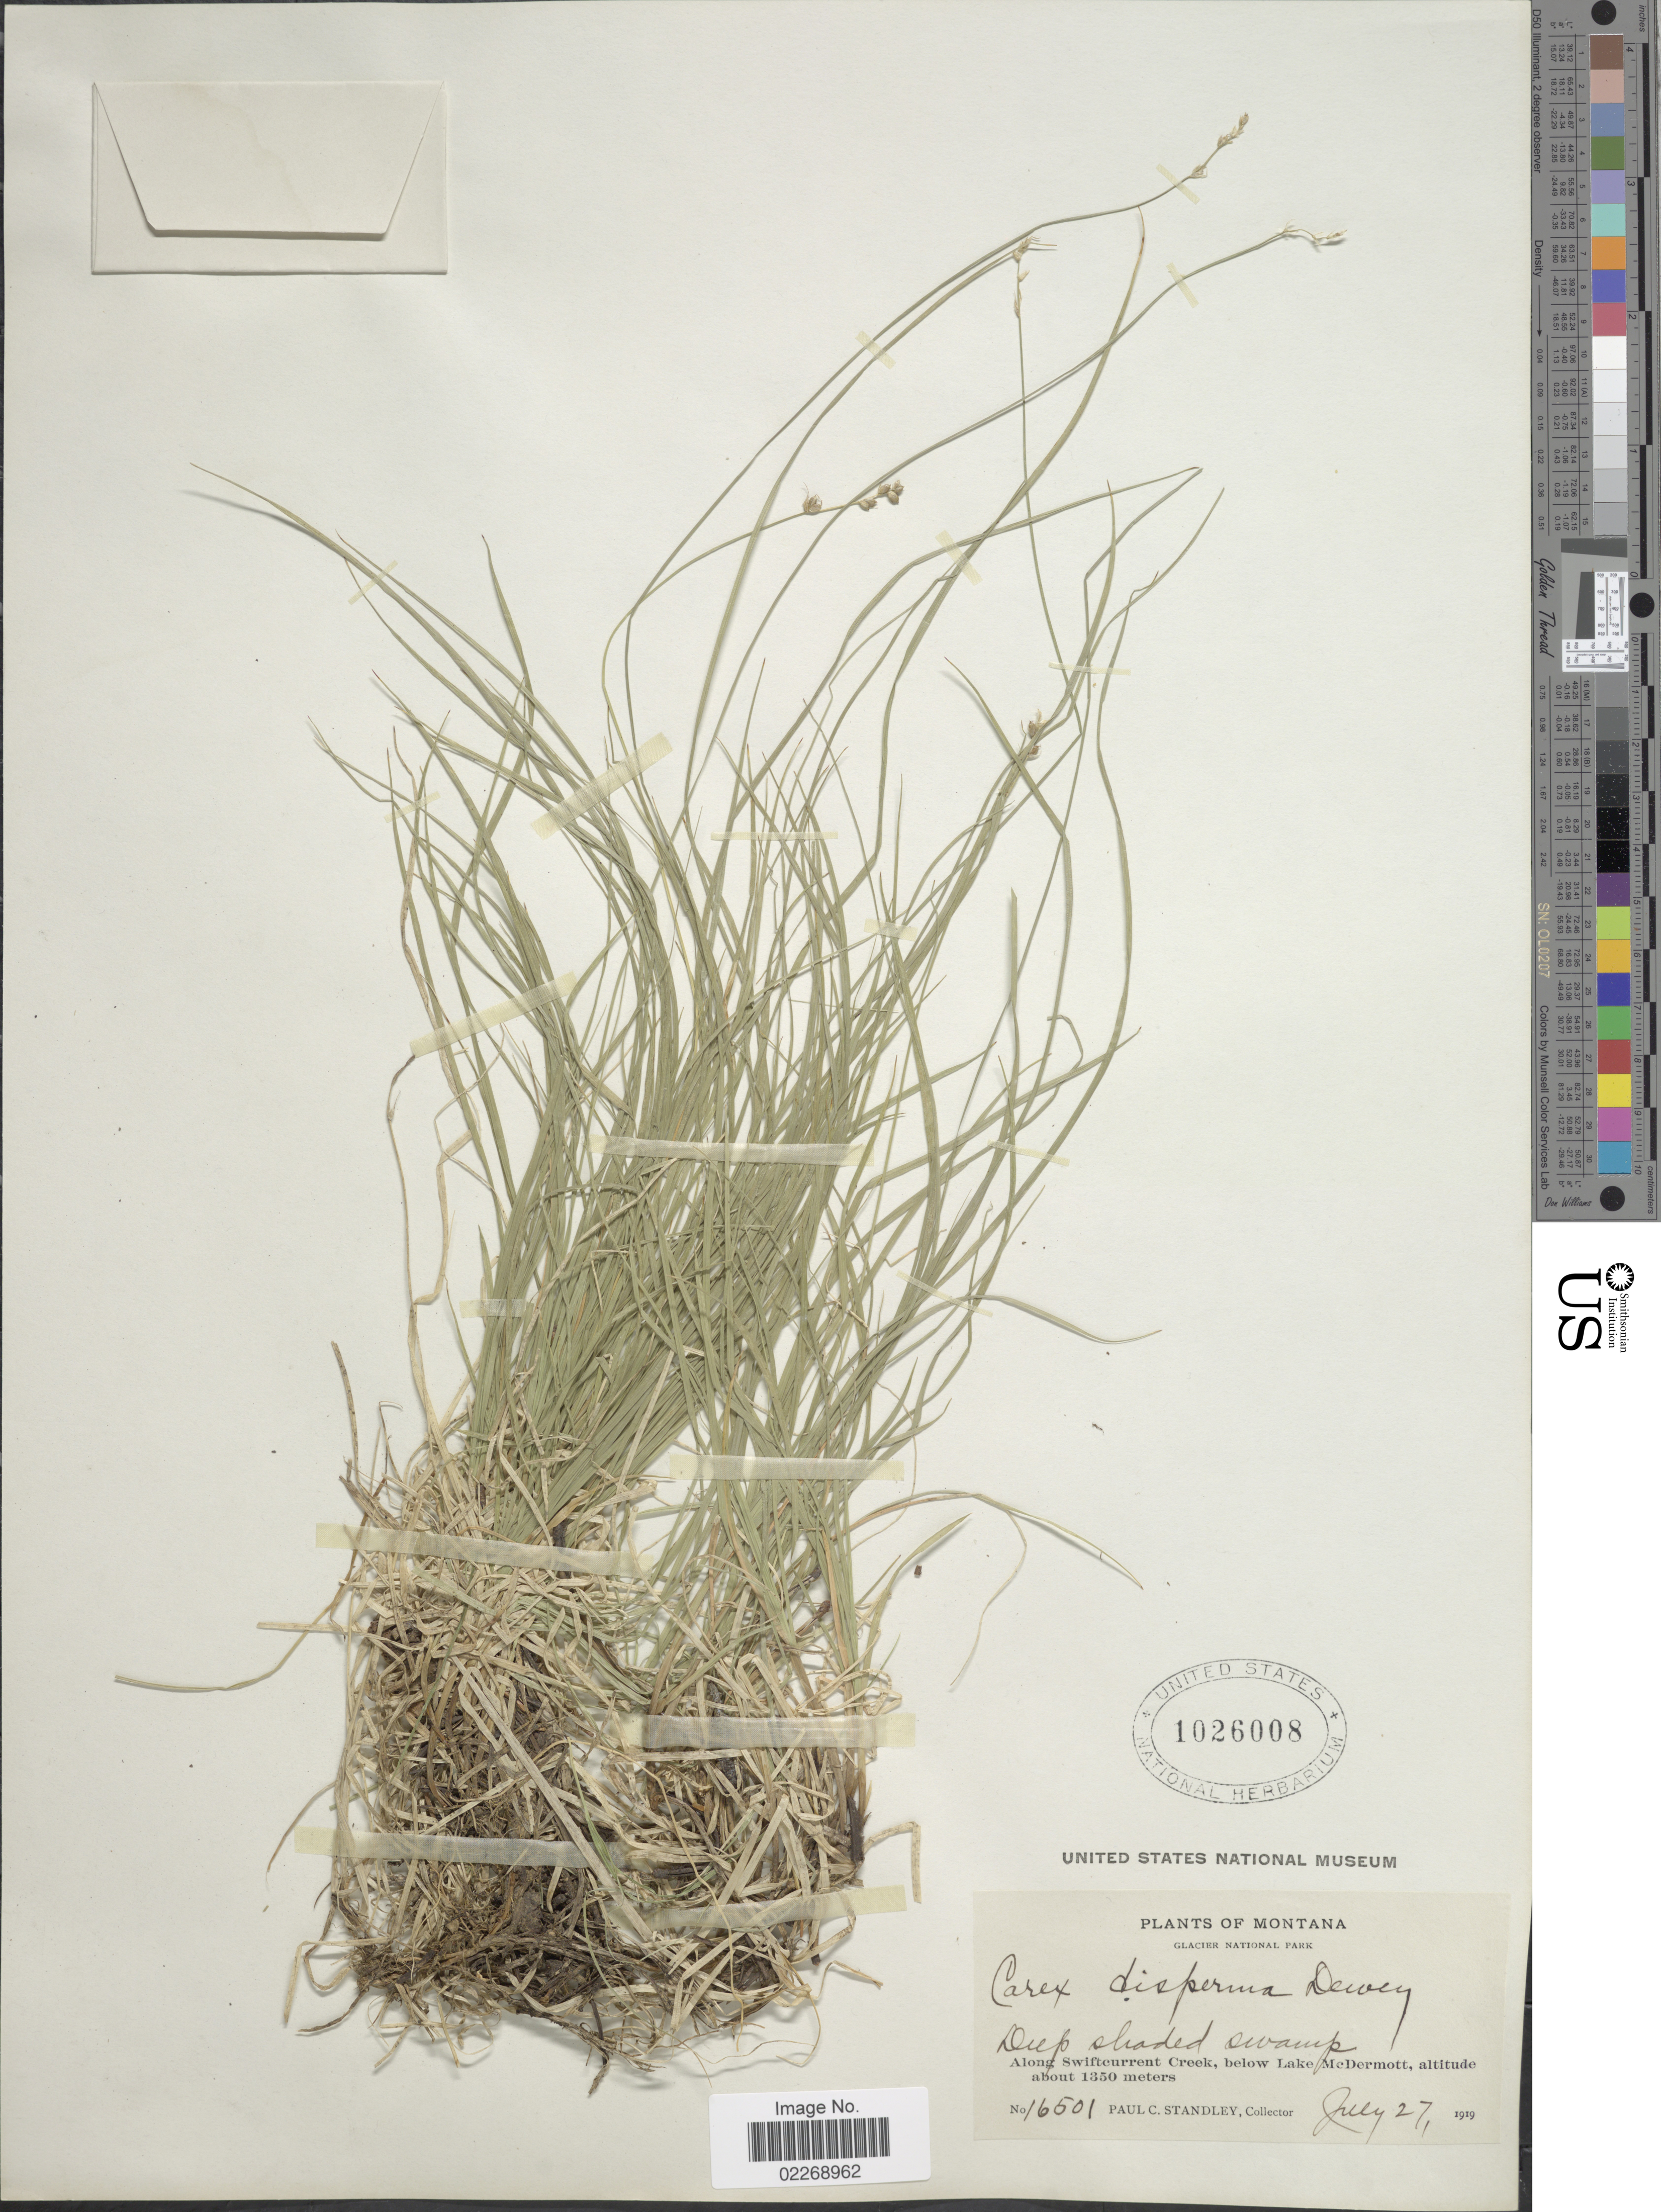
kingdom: Plantae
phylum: Tracheophyta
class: Liliopsida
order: Poales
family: Cyperaceae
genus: Carex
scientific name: Carex disperma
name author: Dewey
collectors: P. C. Standley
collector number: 16501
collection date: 1919-07-27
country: United States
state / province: Montana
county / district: Glacier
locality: Glacier National Park, Deep shaded swamp, Along Swiftcurrent Creek, below Lake McDermott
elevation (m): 1350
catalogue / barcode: US 1026008